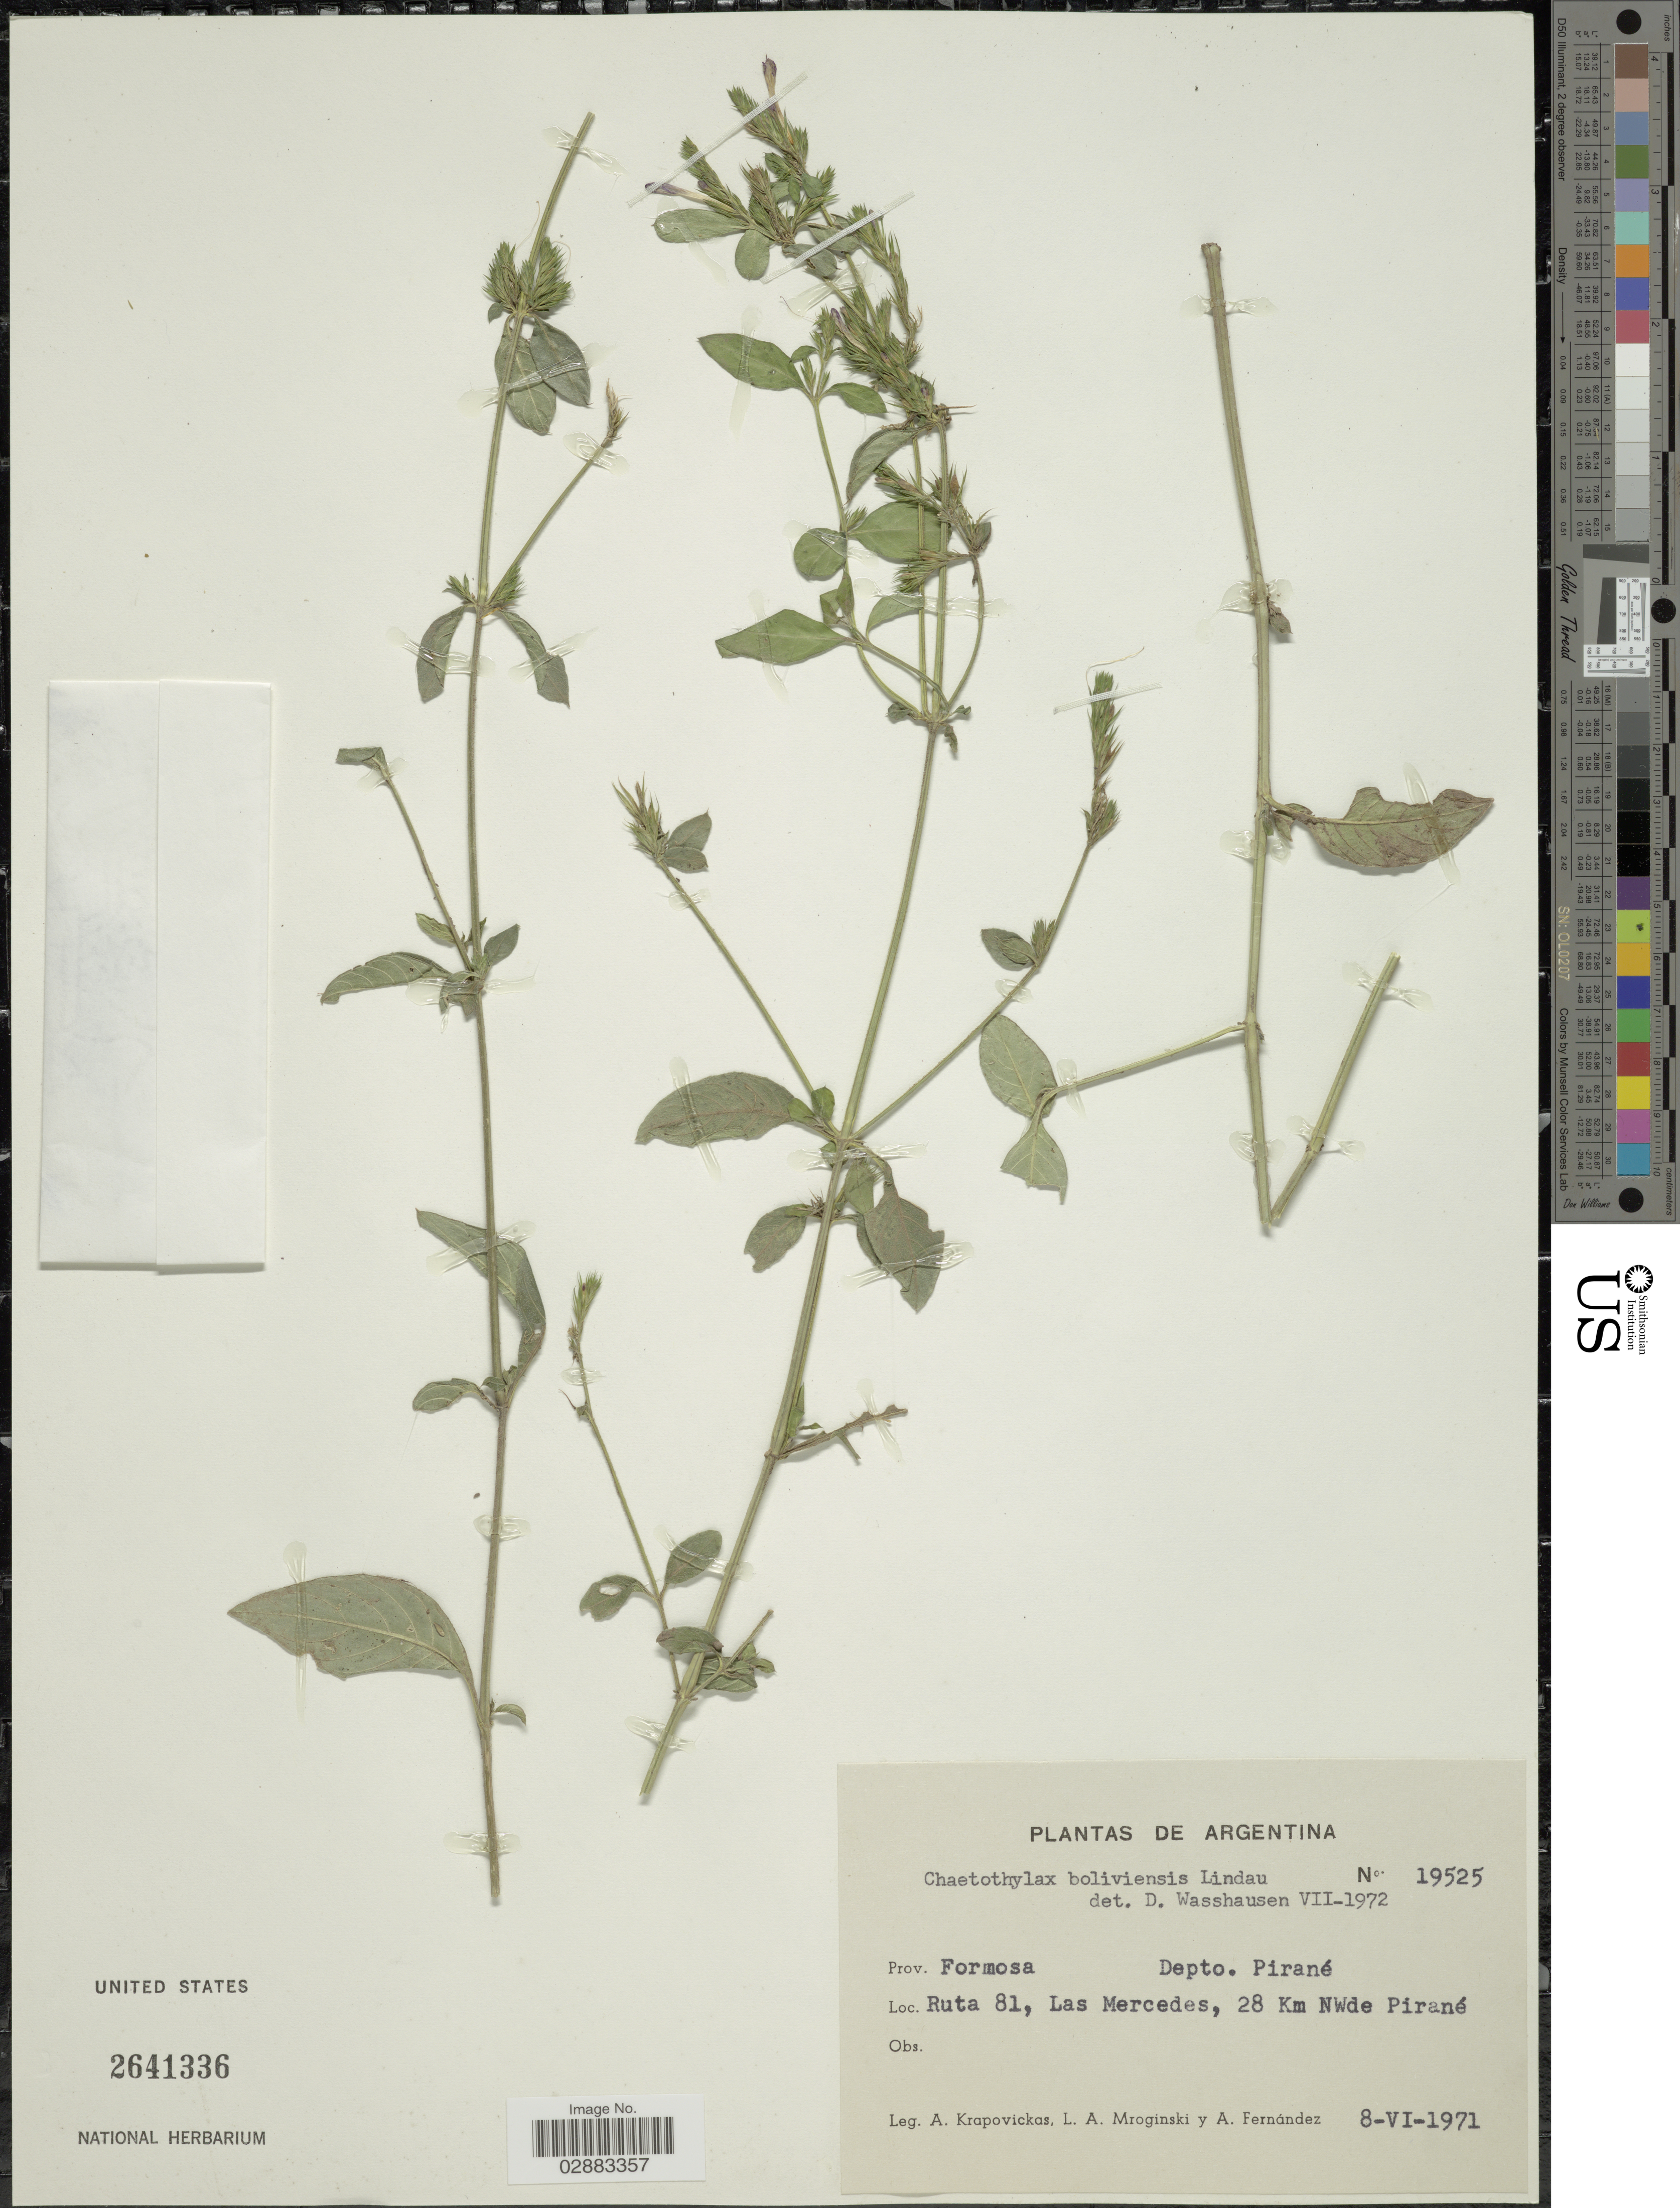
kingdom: Plantae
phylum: Tracheophyta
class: Magnoliopsida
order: Lamiales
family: Acanthaceae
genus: Justicia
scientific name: Justicia goudotii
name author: V.A.W. Graham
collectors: A. Krapovickas, L. Mroginski & A. Fernández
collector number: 19525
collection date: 1971-06-08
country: Argentina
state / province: Formosa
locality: Prov. Formosa. Depto. Pirané. Ruta 81, Las Mercedes, 28 Km NW de Pirané.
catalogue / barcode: US 2641336